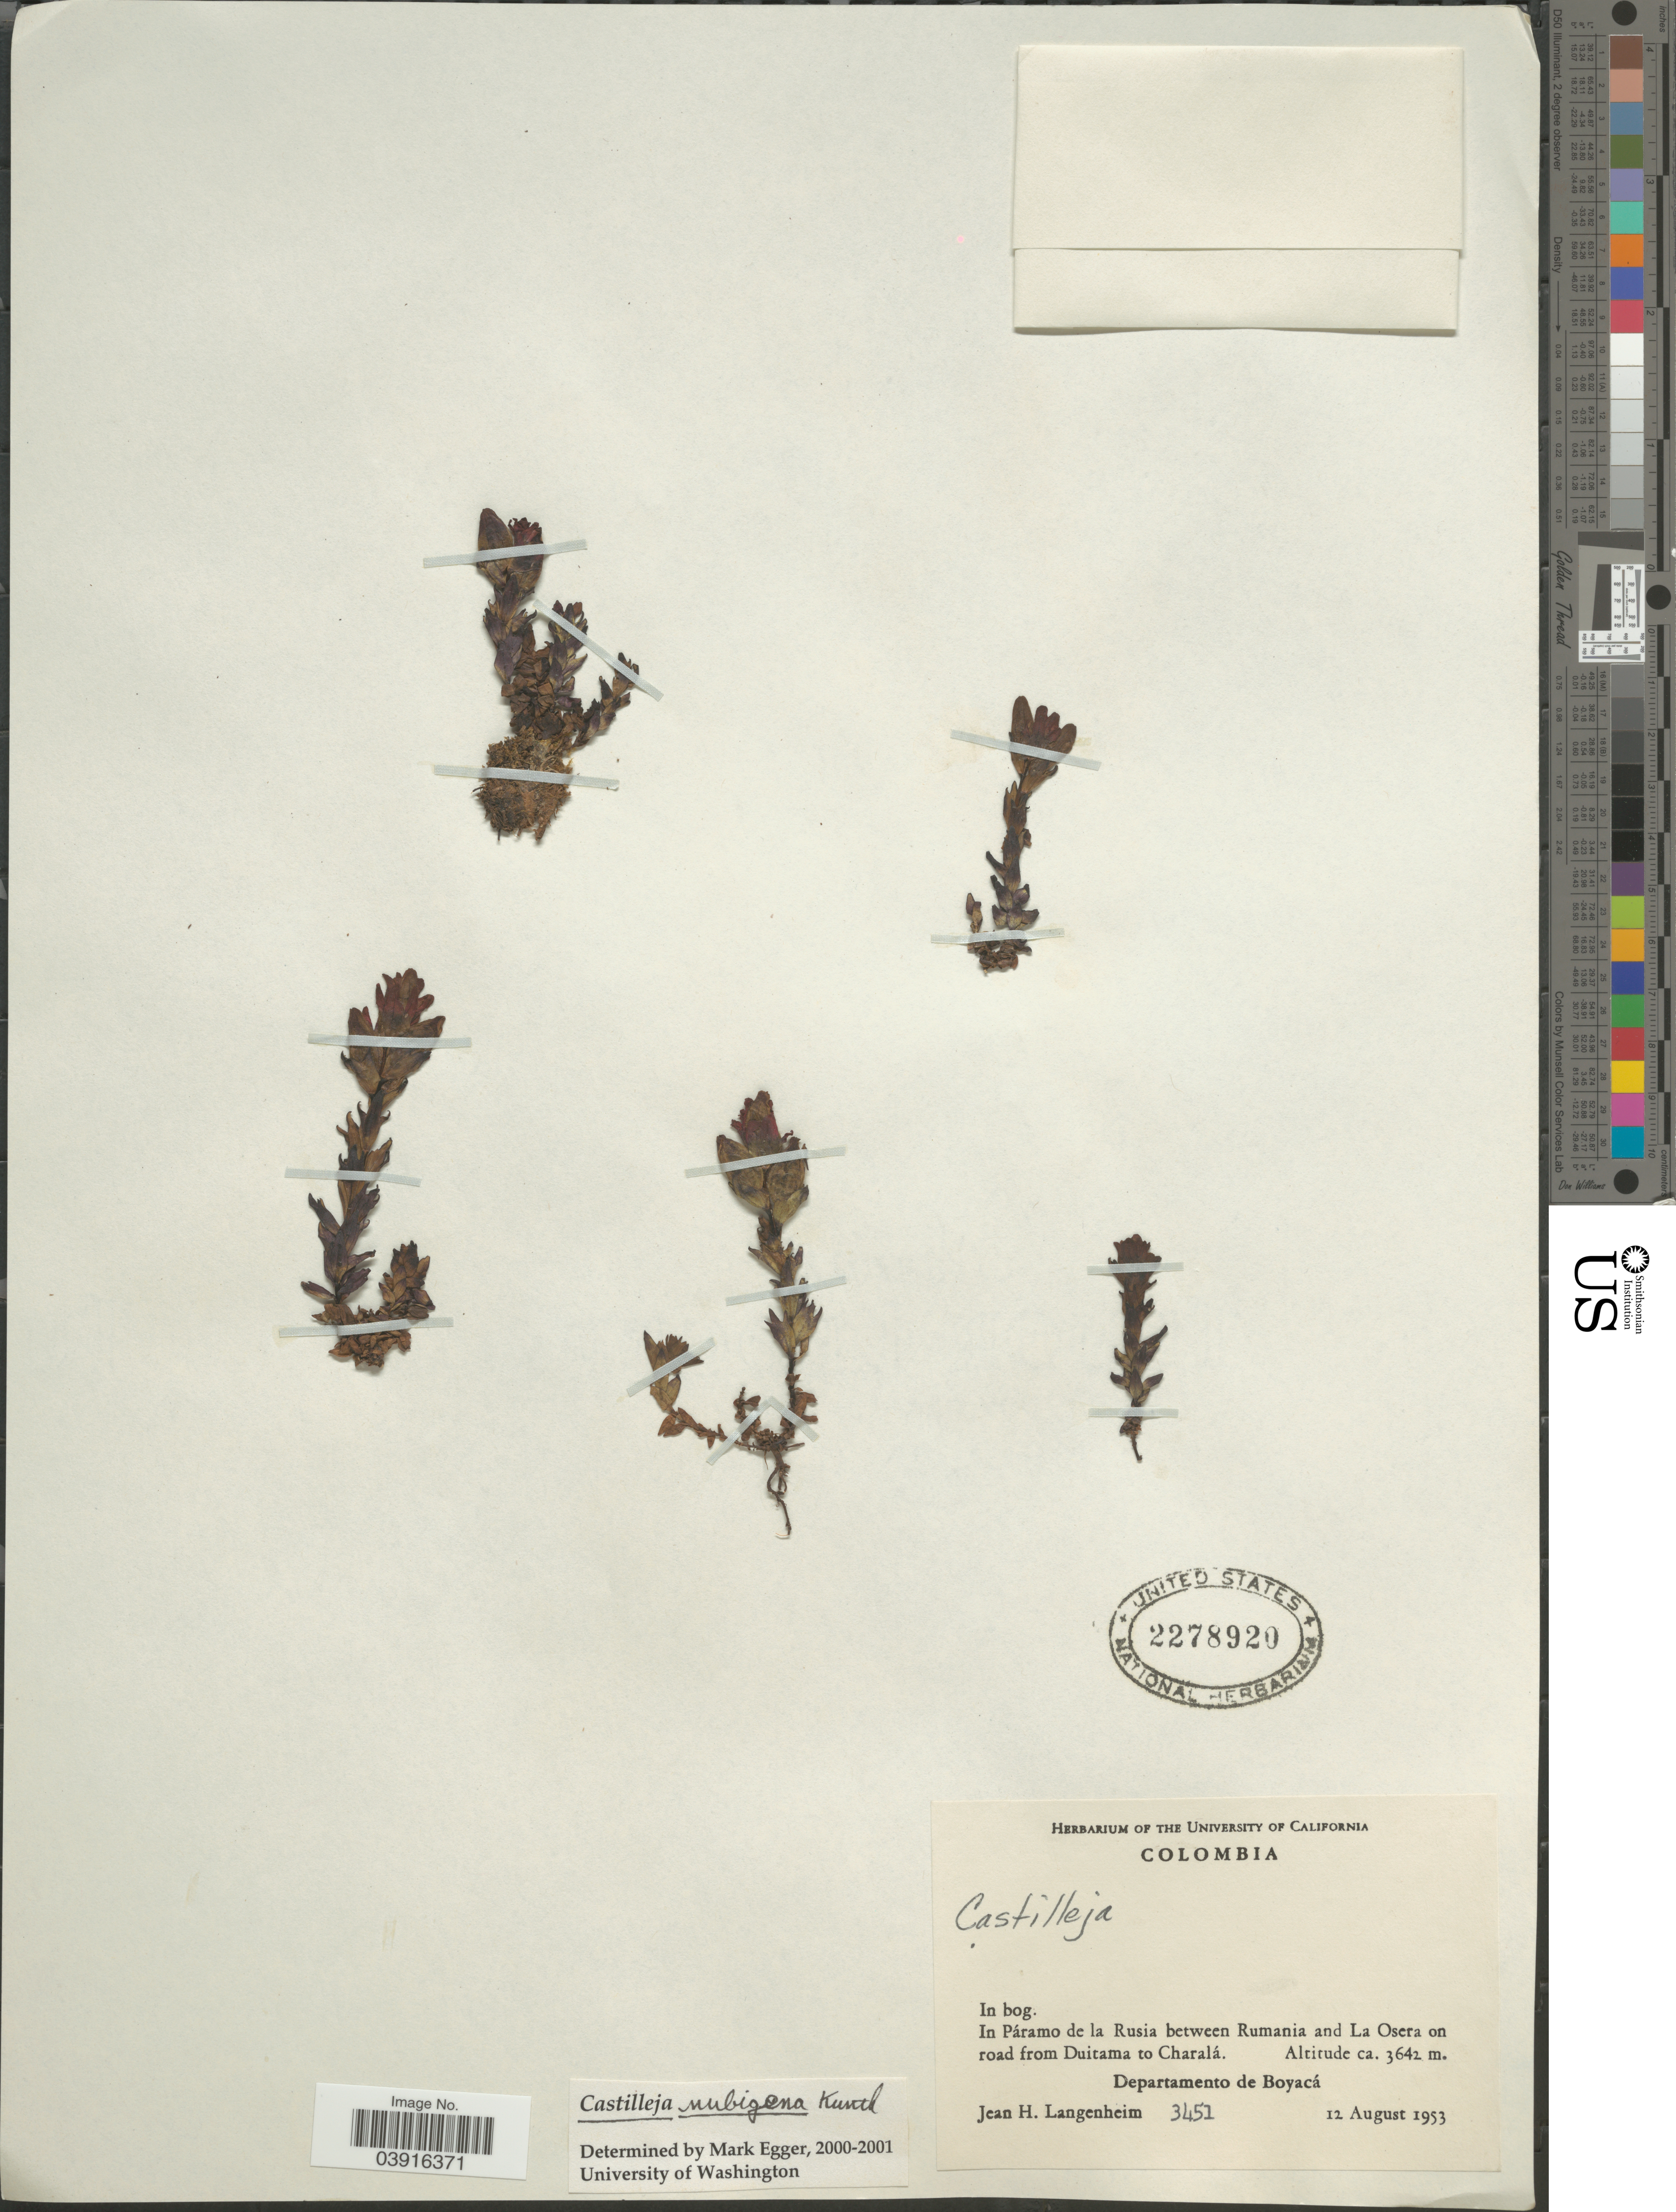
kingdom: Plantae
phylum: Tracheophyta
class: Magnoliopsida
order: Lamiales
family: Orobanchaceae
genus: Castilleja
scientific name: Castilleja nubigena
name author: Kunth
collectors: J. H. Langenheim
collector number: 3451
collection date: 1953-08-12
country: Colombia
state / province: Boyacá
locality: In Páramo de la Rusia between Rumania and La Osera on road from Duitama to Charalá. Departamento de Boyacá.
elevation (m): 3642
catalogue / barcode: US 2278920